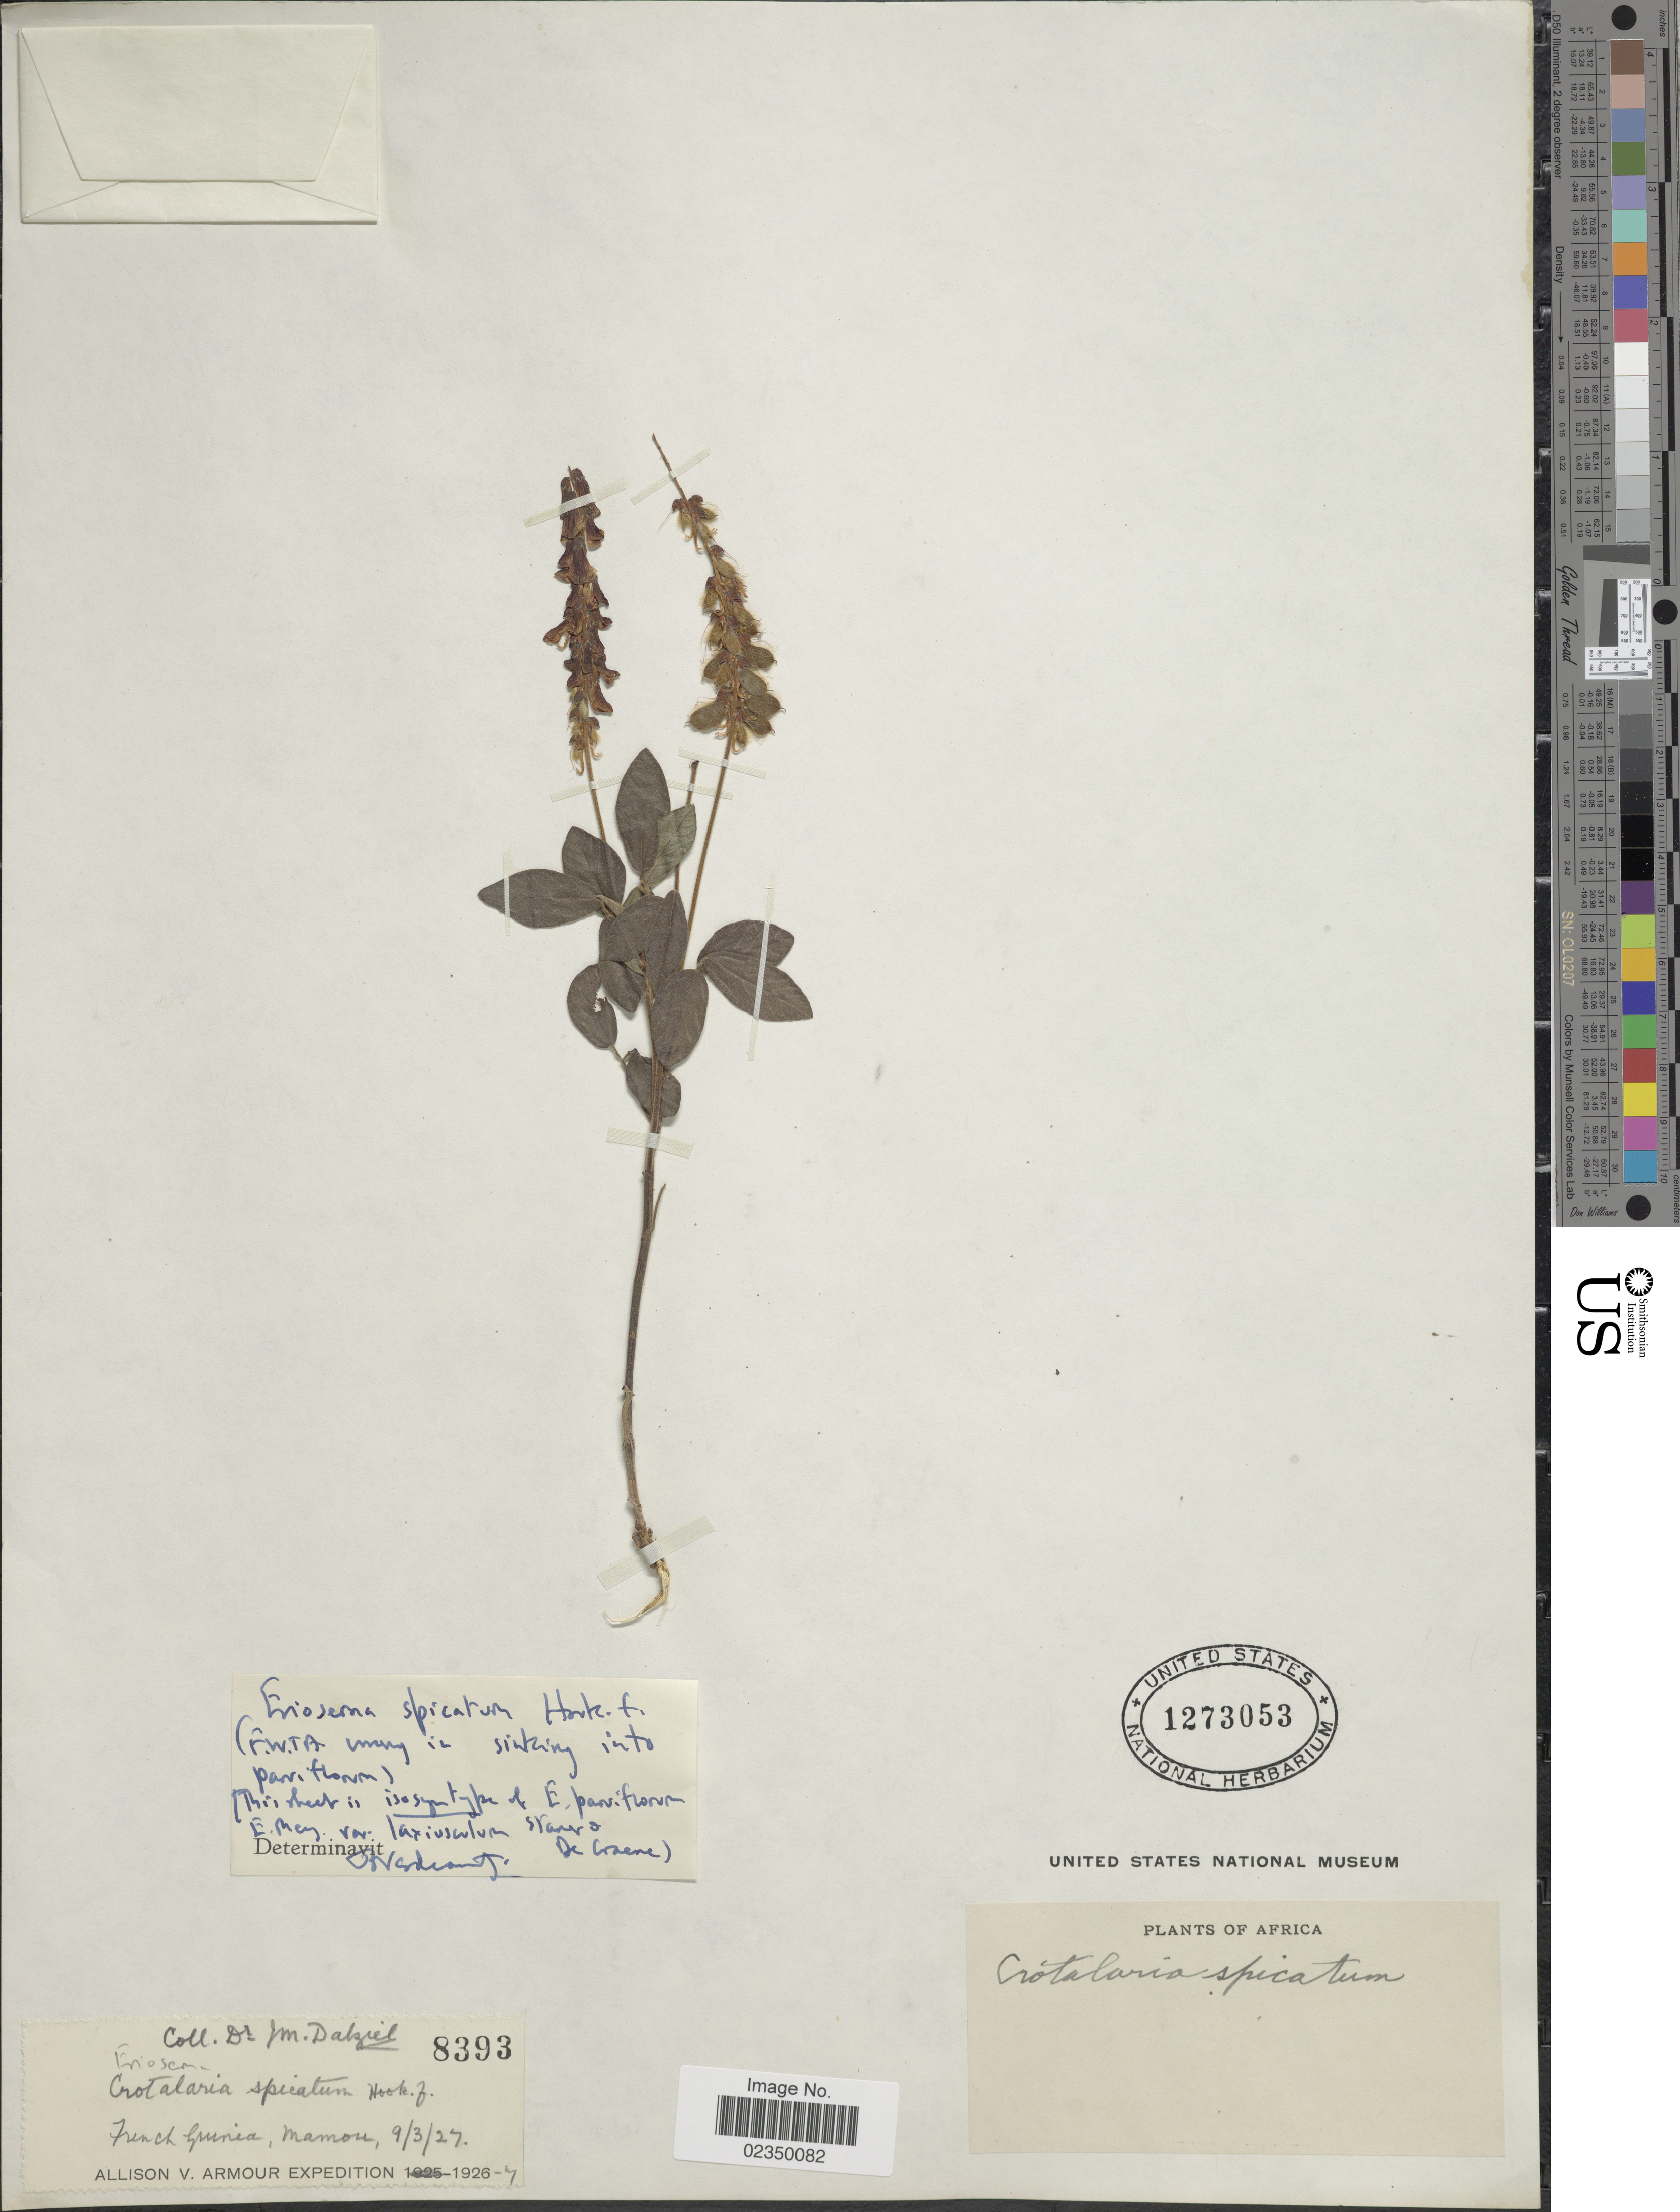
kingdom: Plantae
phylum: Tracheophyta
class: Magnoliopsida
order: Fabales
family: Fabaceae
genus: Eriosema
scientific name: Eriosema spicatum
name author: Hook. f.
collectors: J. Dalziel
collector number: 8393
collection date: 1927-03-09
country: Guinea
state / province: Mamou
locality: French Guinea, Mamou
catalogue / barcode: US 1273053